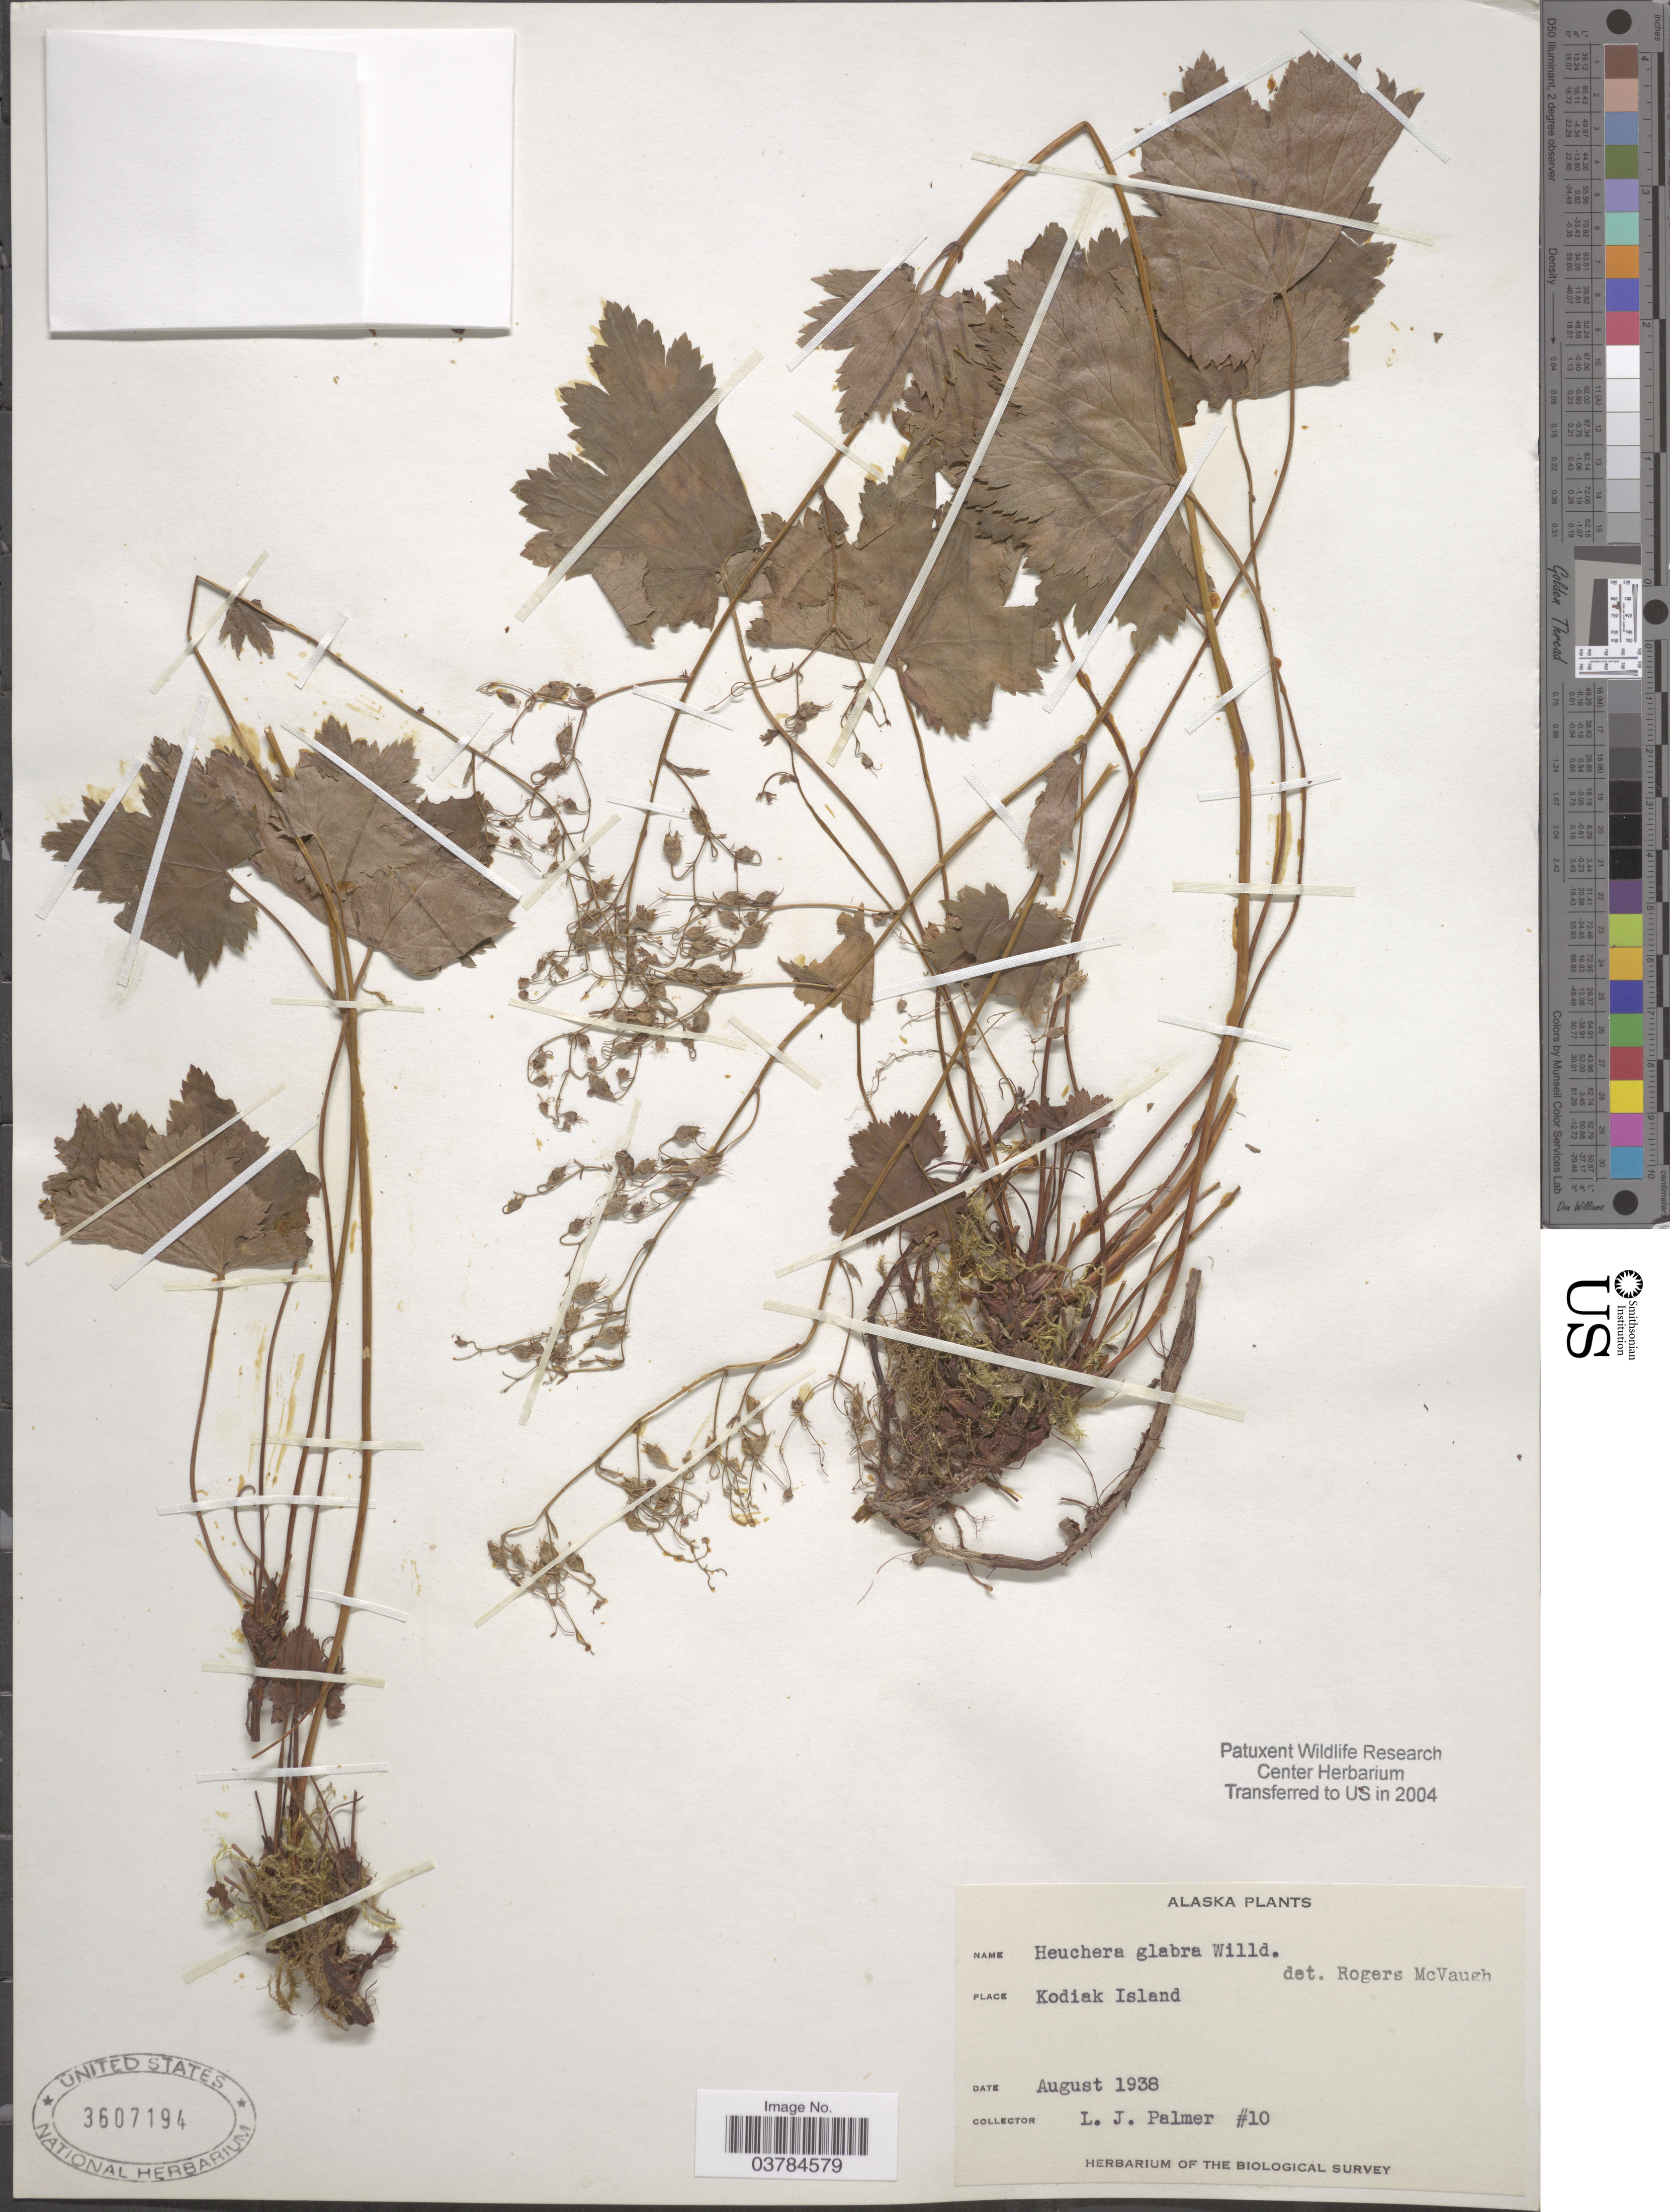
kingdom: Plantae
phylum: Tracheophyta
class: Magnoliopsida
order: Saxifragales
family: Saxifragaceae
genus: Heuchera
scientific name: Heuchera glabra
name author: Willd. ex Roem. & Schult.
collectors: L. J. Palmer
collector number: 10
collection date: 1938-08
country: United States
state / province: Alaska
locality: Kodiak Island. The Biological Survey.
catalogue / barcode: US 3607194